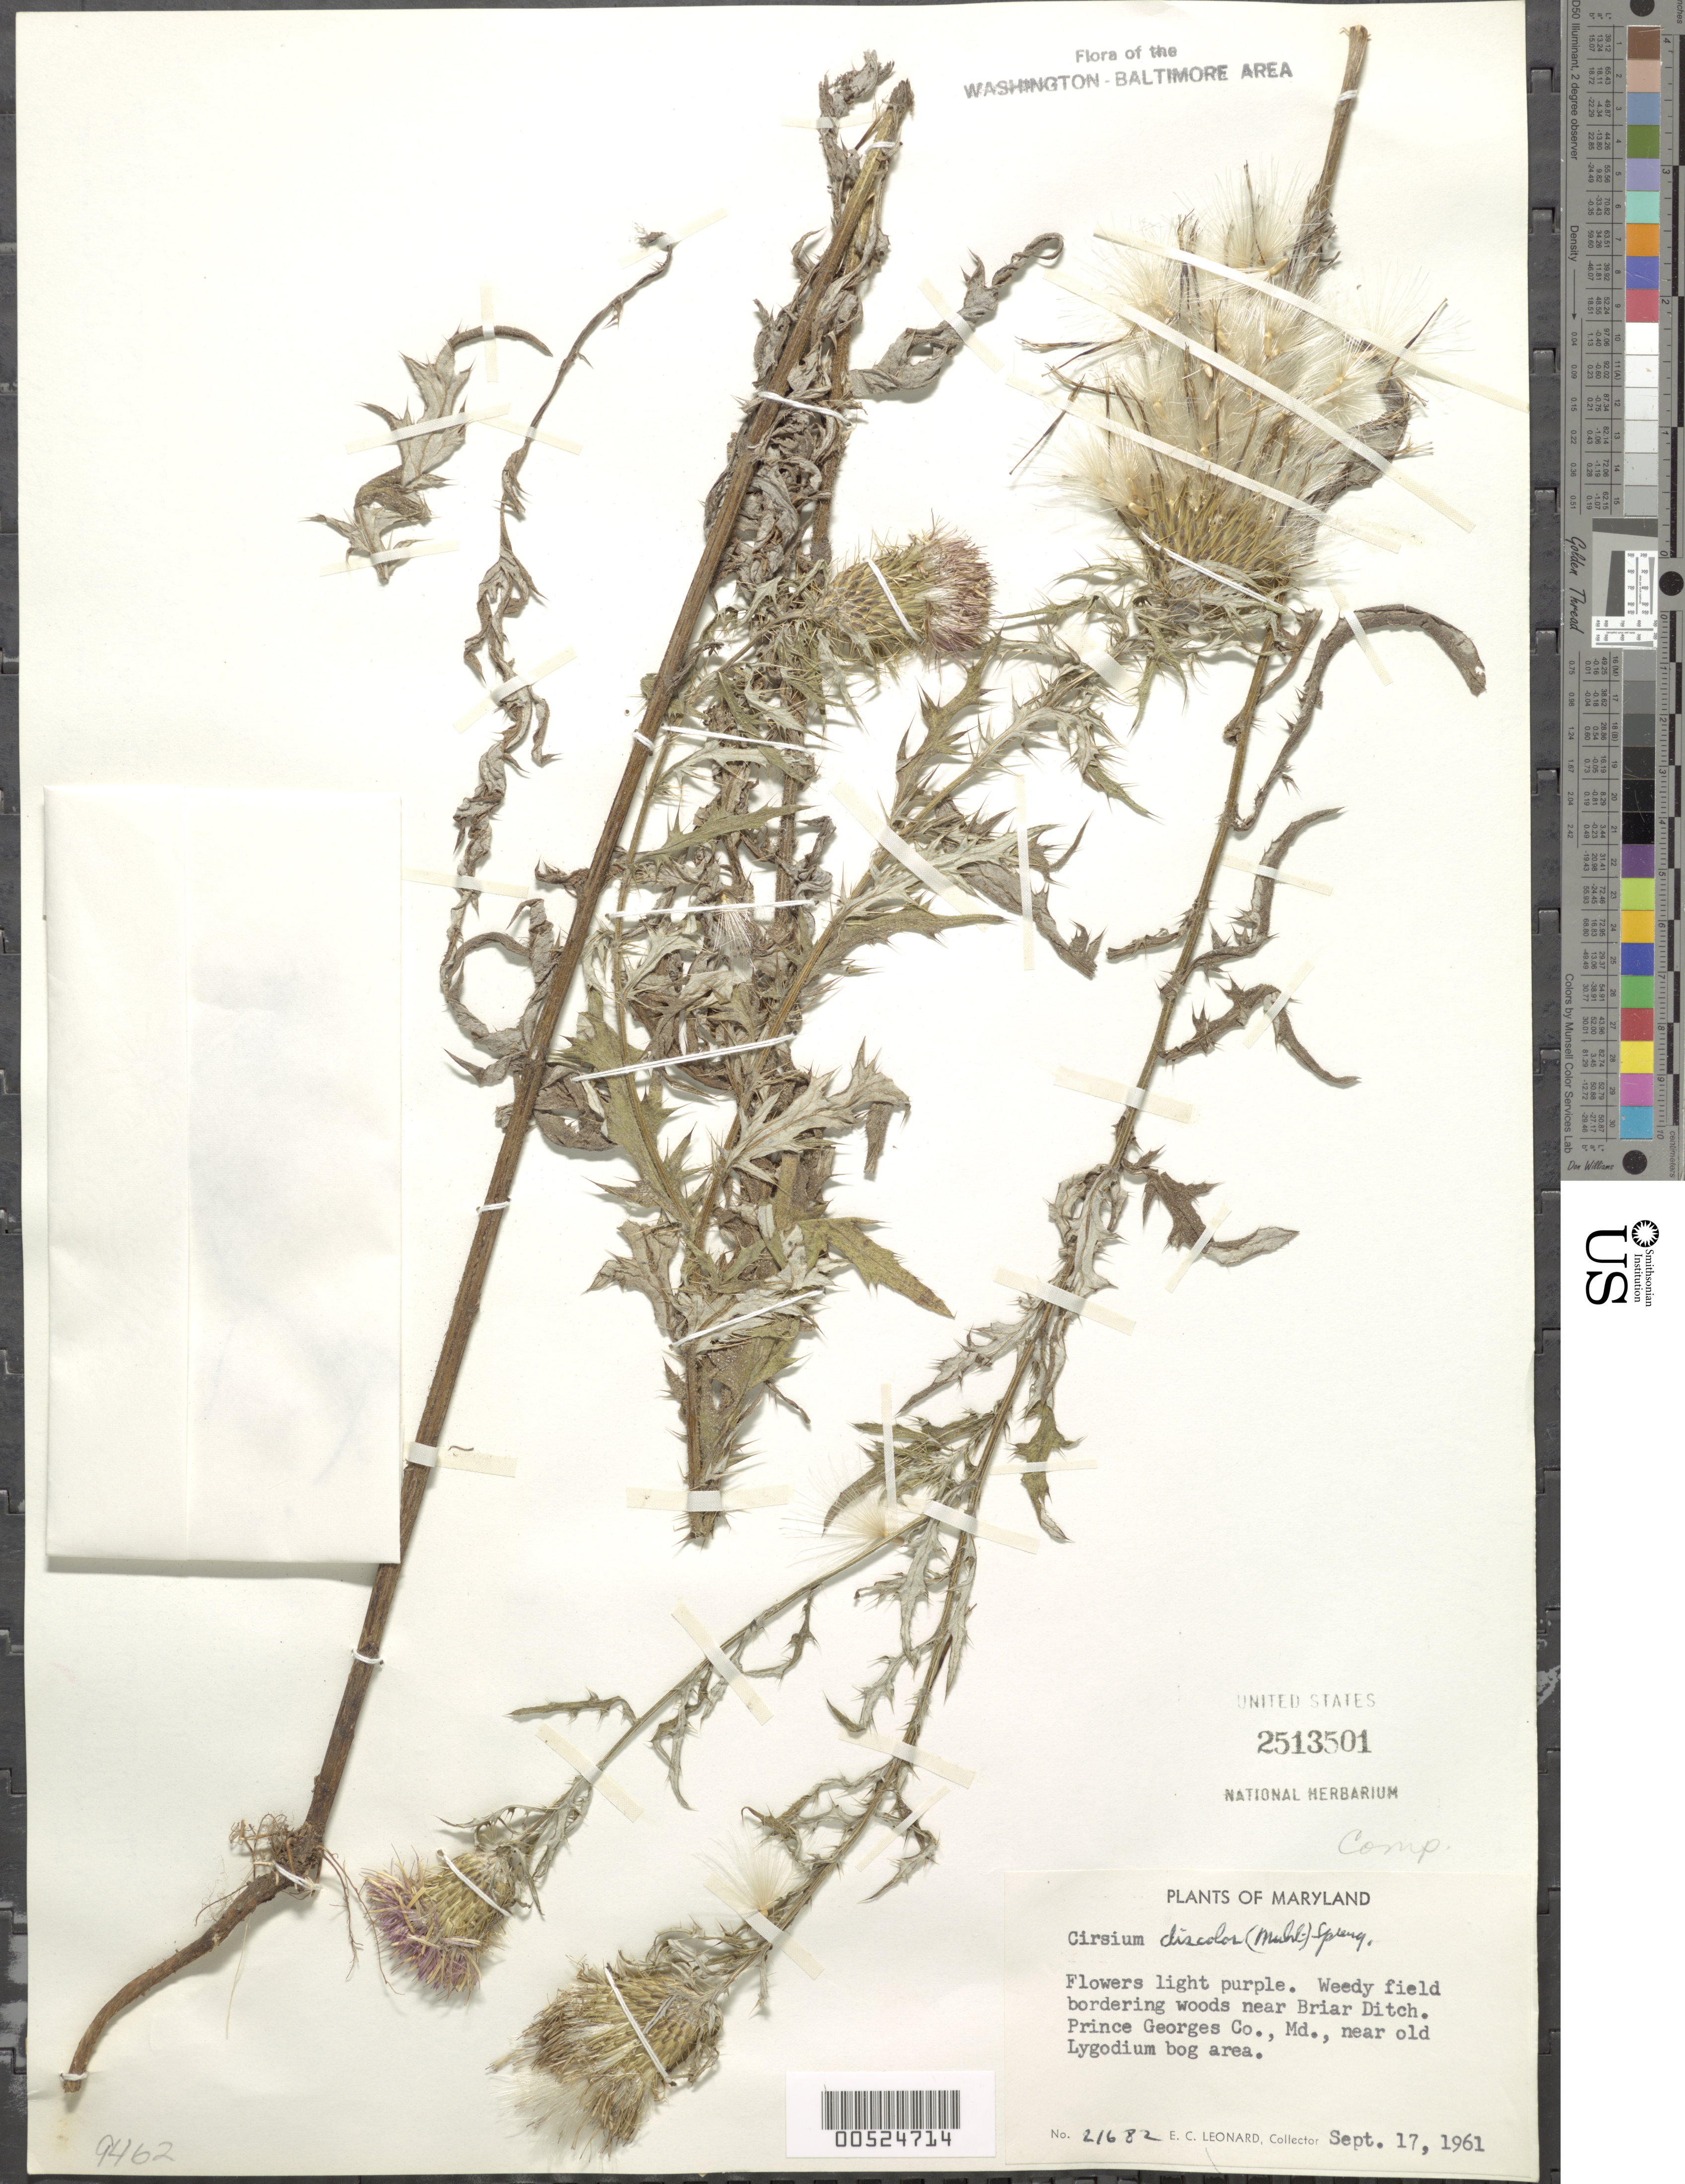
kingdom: Plantae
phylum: Tracheophyta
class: Magnoliopsida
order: Asterales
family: Asteraceae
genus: Cirsium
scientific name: Cirsium discolor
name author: (Muhl. ex Willd.) Spreng.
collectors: E. C. Leonard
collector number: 21682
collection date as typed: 17 Sep 1961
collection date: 1961-09-17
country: United States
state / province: Maryland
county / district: Prince George's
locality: Briar Ditch, Near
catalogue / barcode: US 2513501